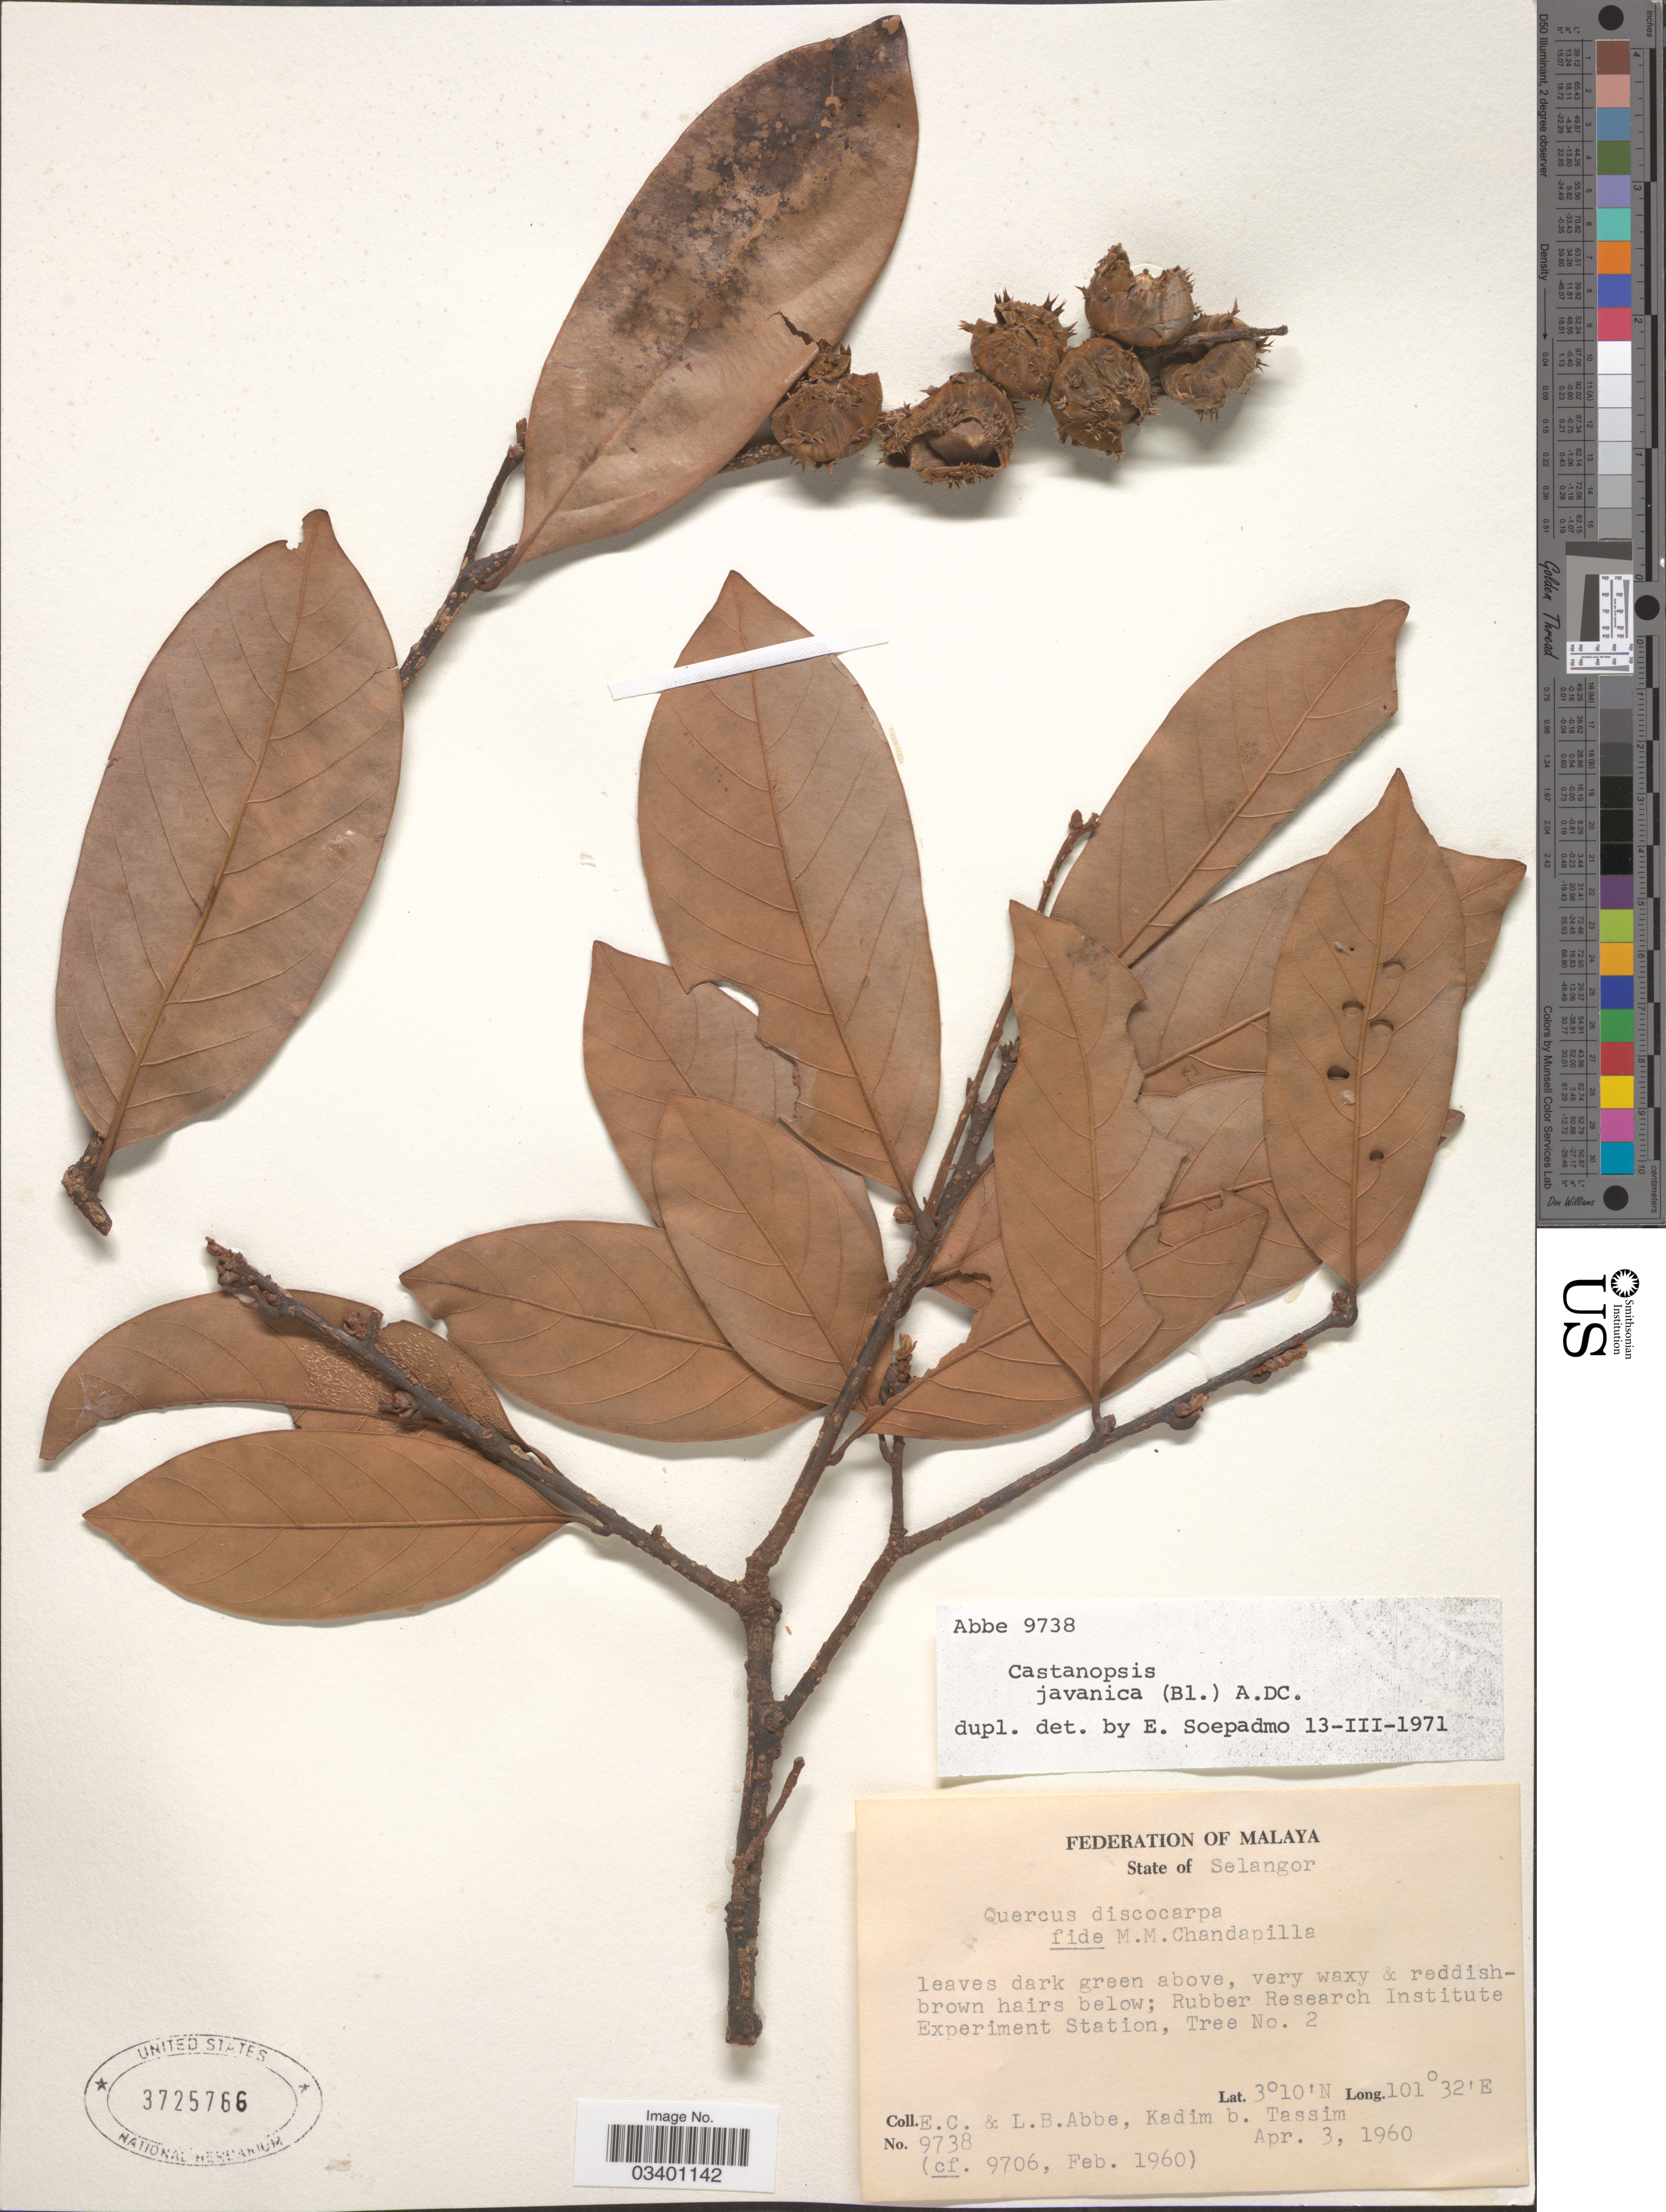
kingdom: Plantae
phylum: Tracheophyta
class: Magnoliopsida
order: Fagales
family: Fagaceae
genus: Castanopsis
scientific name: Castanopsis javanica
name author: (Blume) A. DC.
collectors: E. C. Abbe, L. B. Abbe & K. Tassim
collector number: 9738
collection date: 1960-04-03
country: Malaysia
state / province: Selangor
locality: Federation of Malaya. Rubber Research Institute Experiment Station, Tree No. 2.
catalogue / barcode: US 3725766